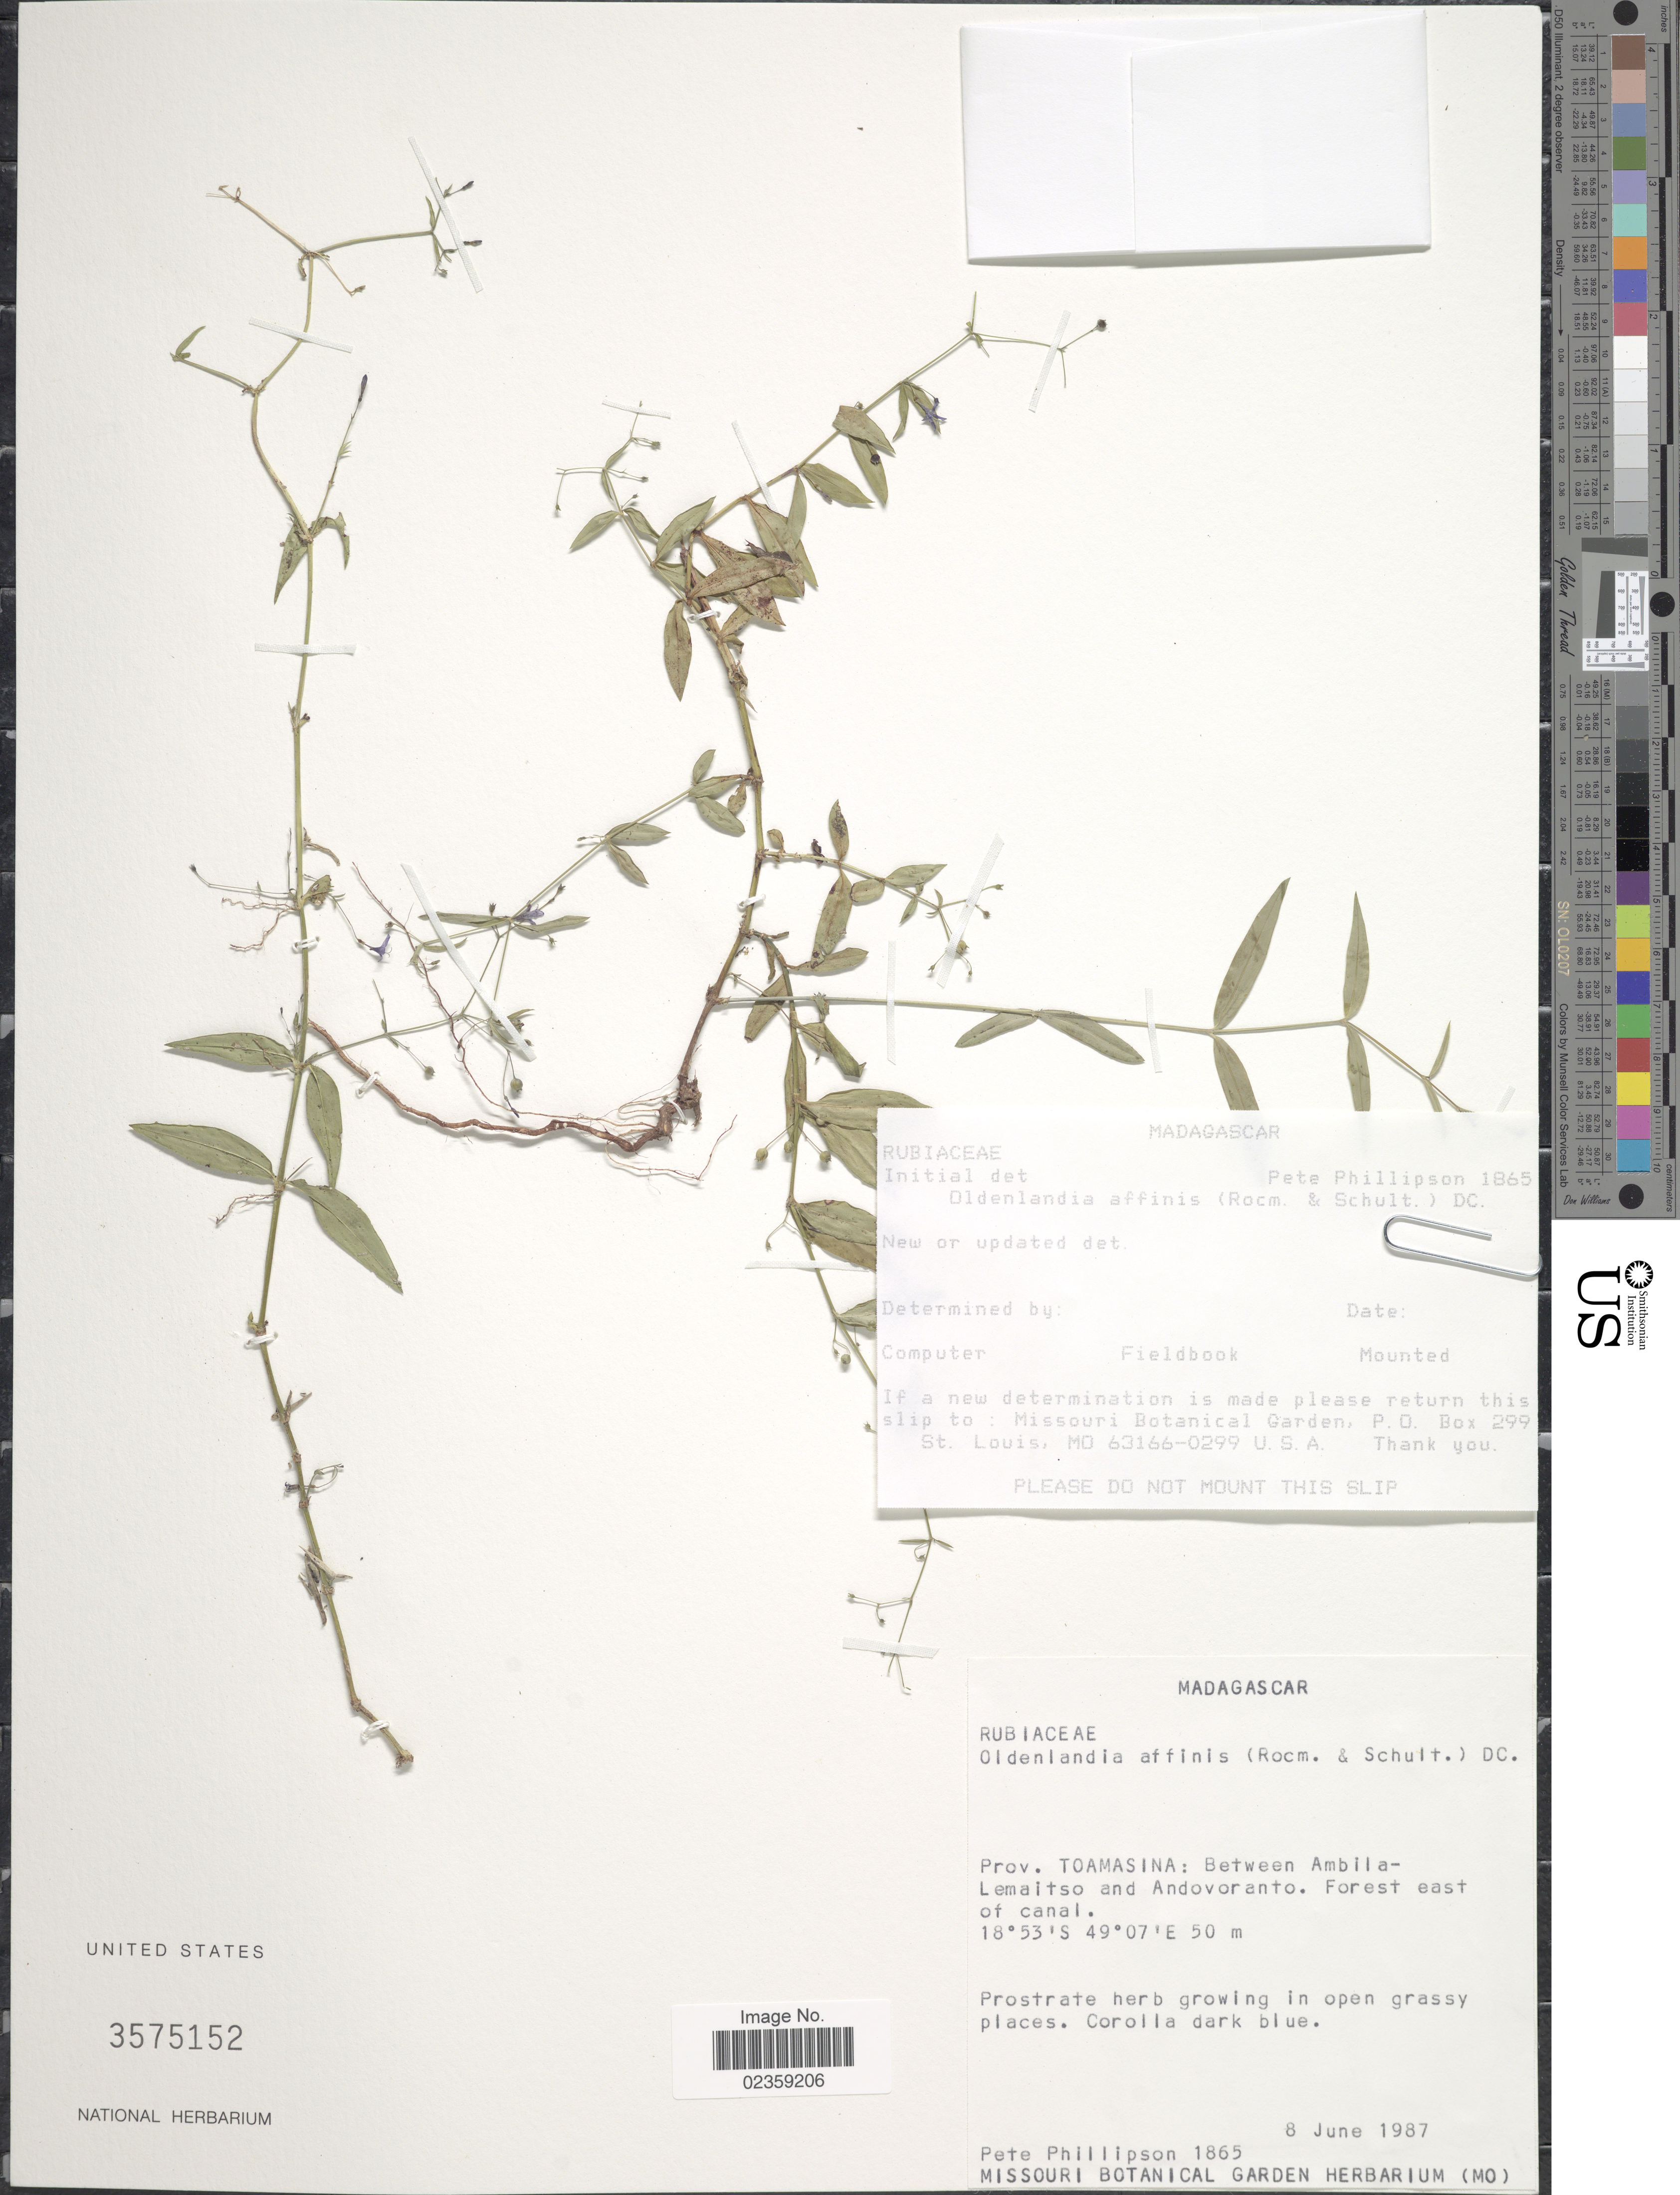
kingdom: Plantae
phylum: Tracheophyta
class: Magnoliopsida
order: Gentianales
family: Rubiaceae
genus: Oldenlandia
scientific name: Oldenlandia affinis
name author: (Roem.) DC.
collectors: P. B. Phillipson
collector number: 1865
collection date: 1987-06-08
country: Madagascar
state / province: Atsinanana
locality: Prov. Toamasina: Between Ambila-Lemaitso and Andovoranto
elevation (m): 50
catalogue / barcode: US 3575152